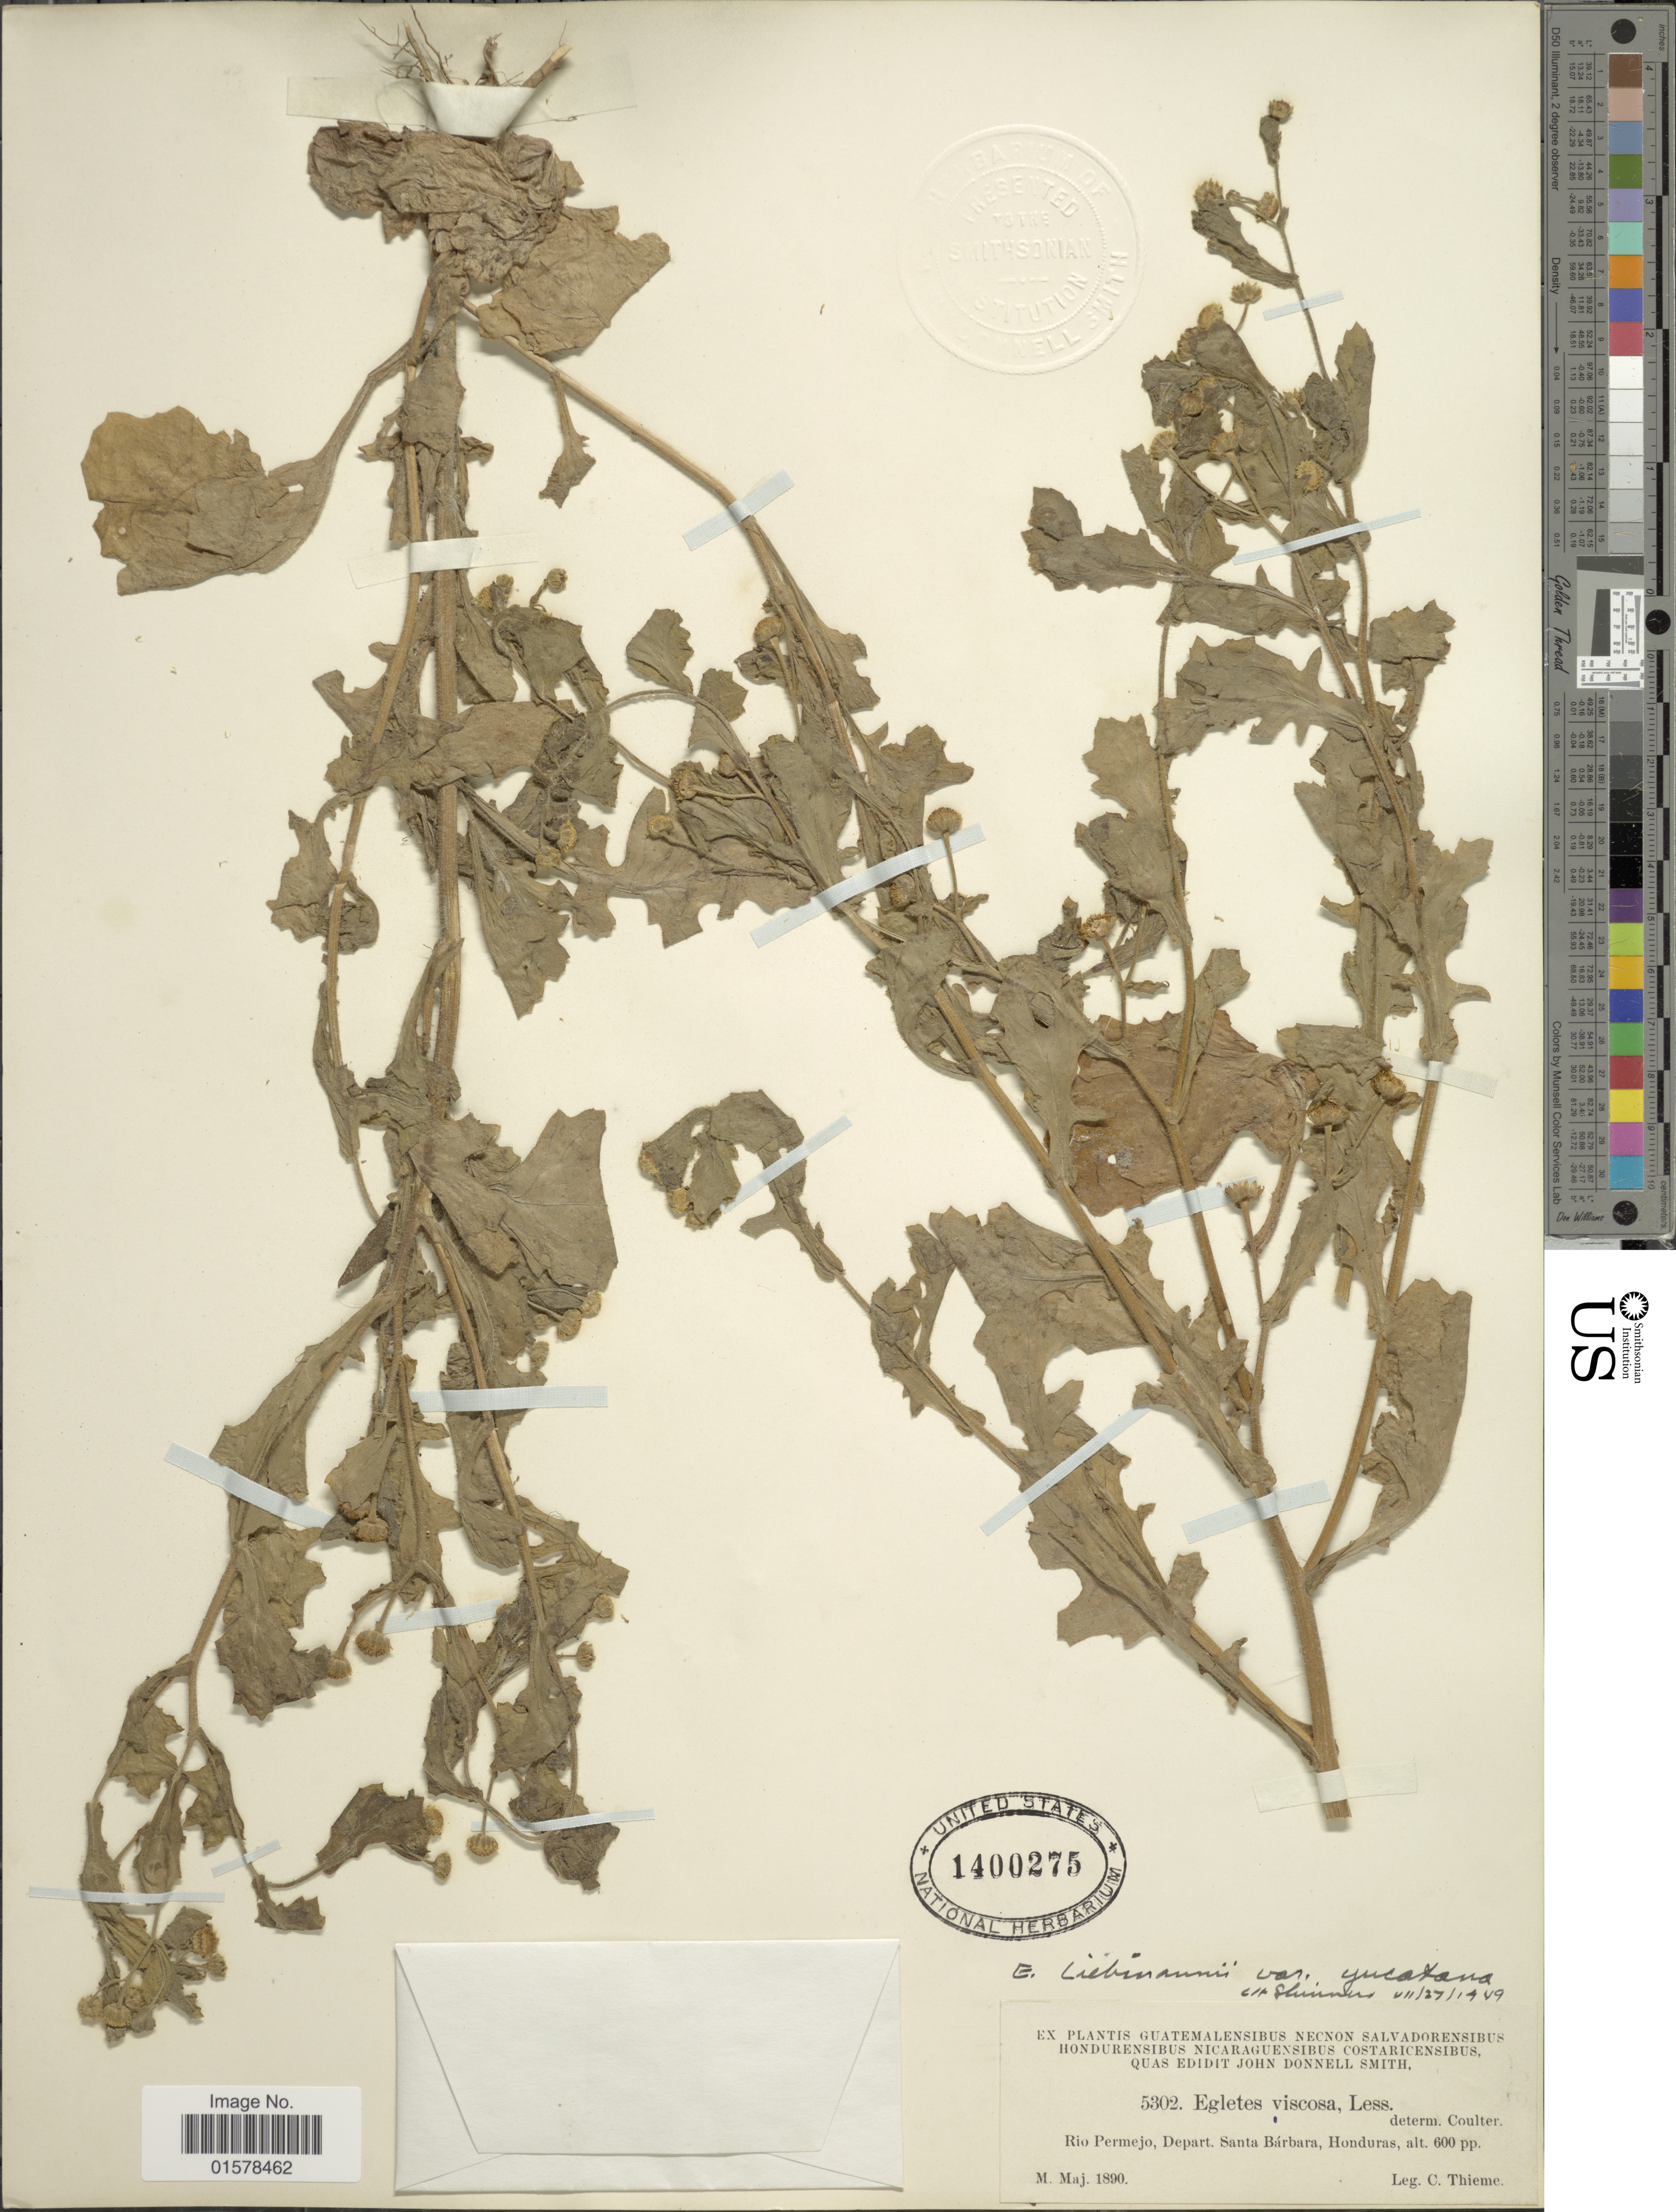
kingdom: Plantae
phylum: Tracheophyta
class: Magnoliopsida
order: Asterales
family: Asteraceae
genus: Egletes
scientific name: Egletes liebmannii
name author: Sch. Bip. ex Hemsl.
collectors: C. Thieme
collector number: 5302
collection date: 1890-05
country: Honduras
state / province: Santa Bárbara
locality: Rio Permejo, Depart. Santa Barbara, Honduras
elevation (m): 183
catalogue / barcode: US 1400275